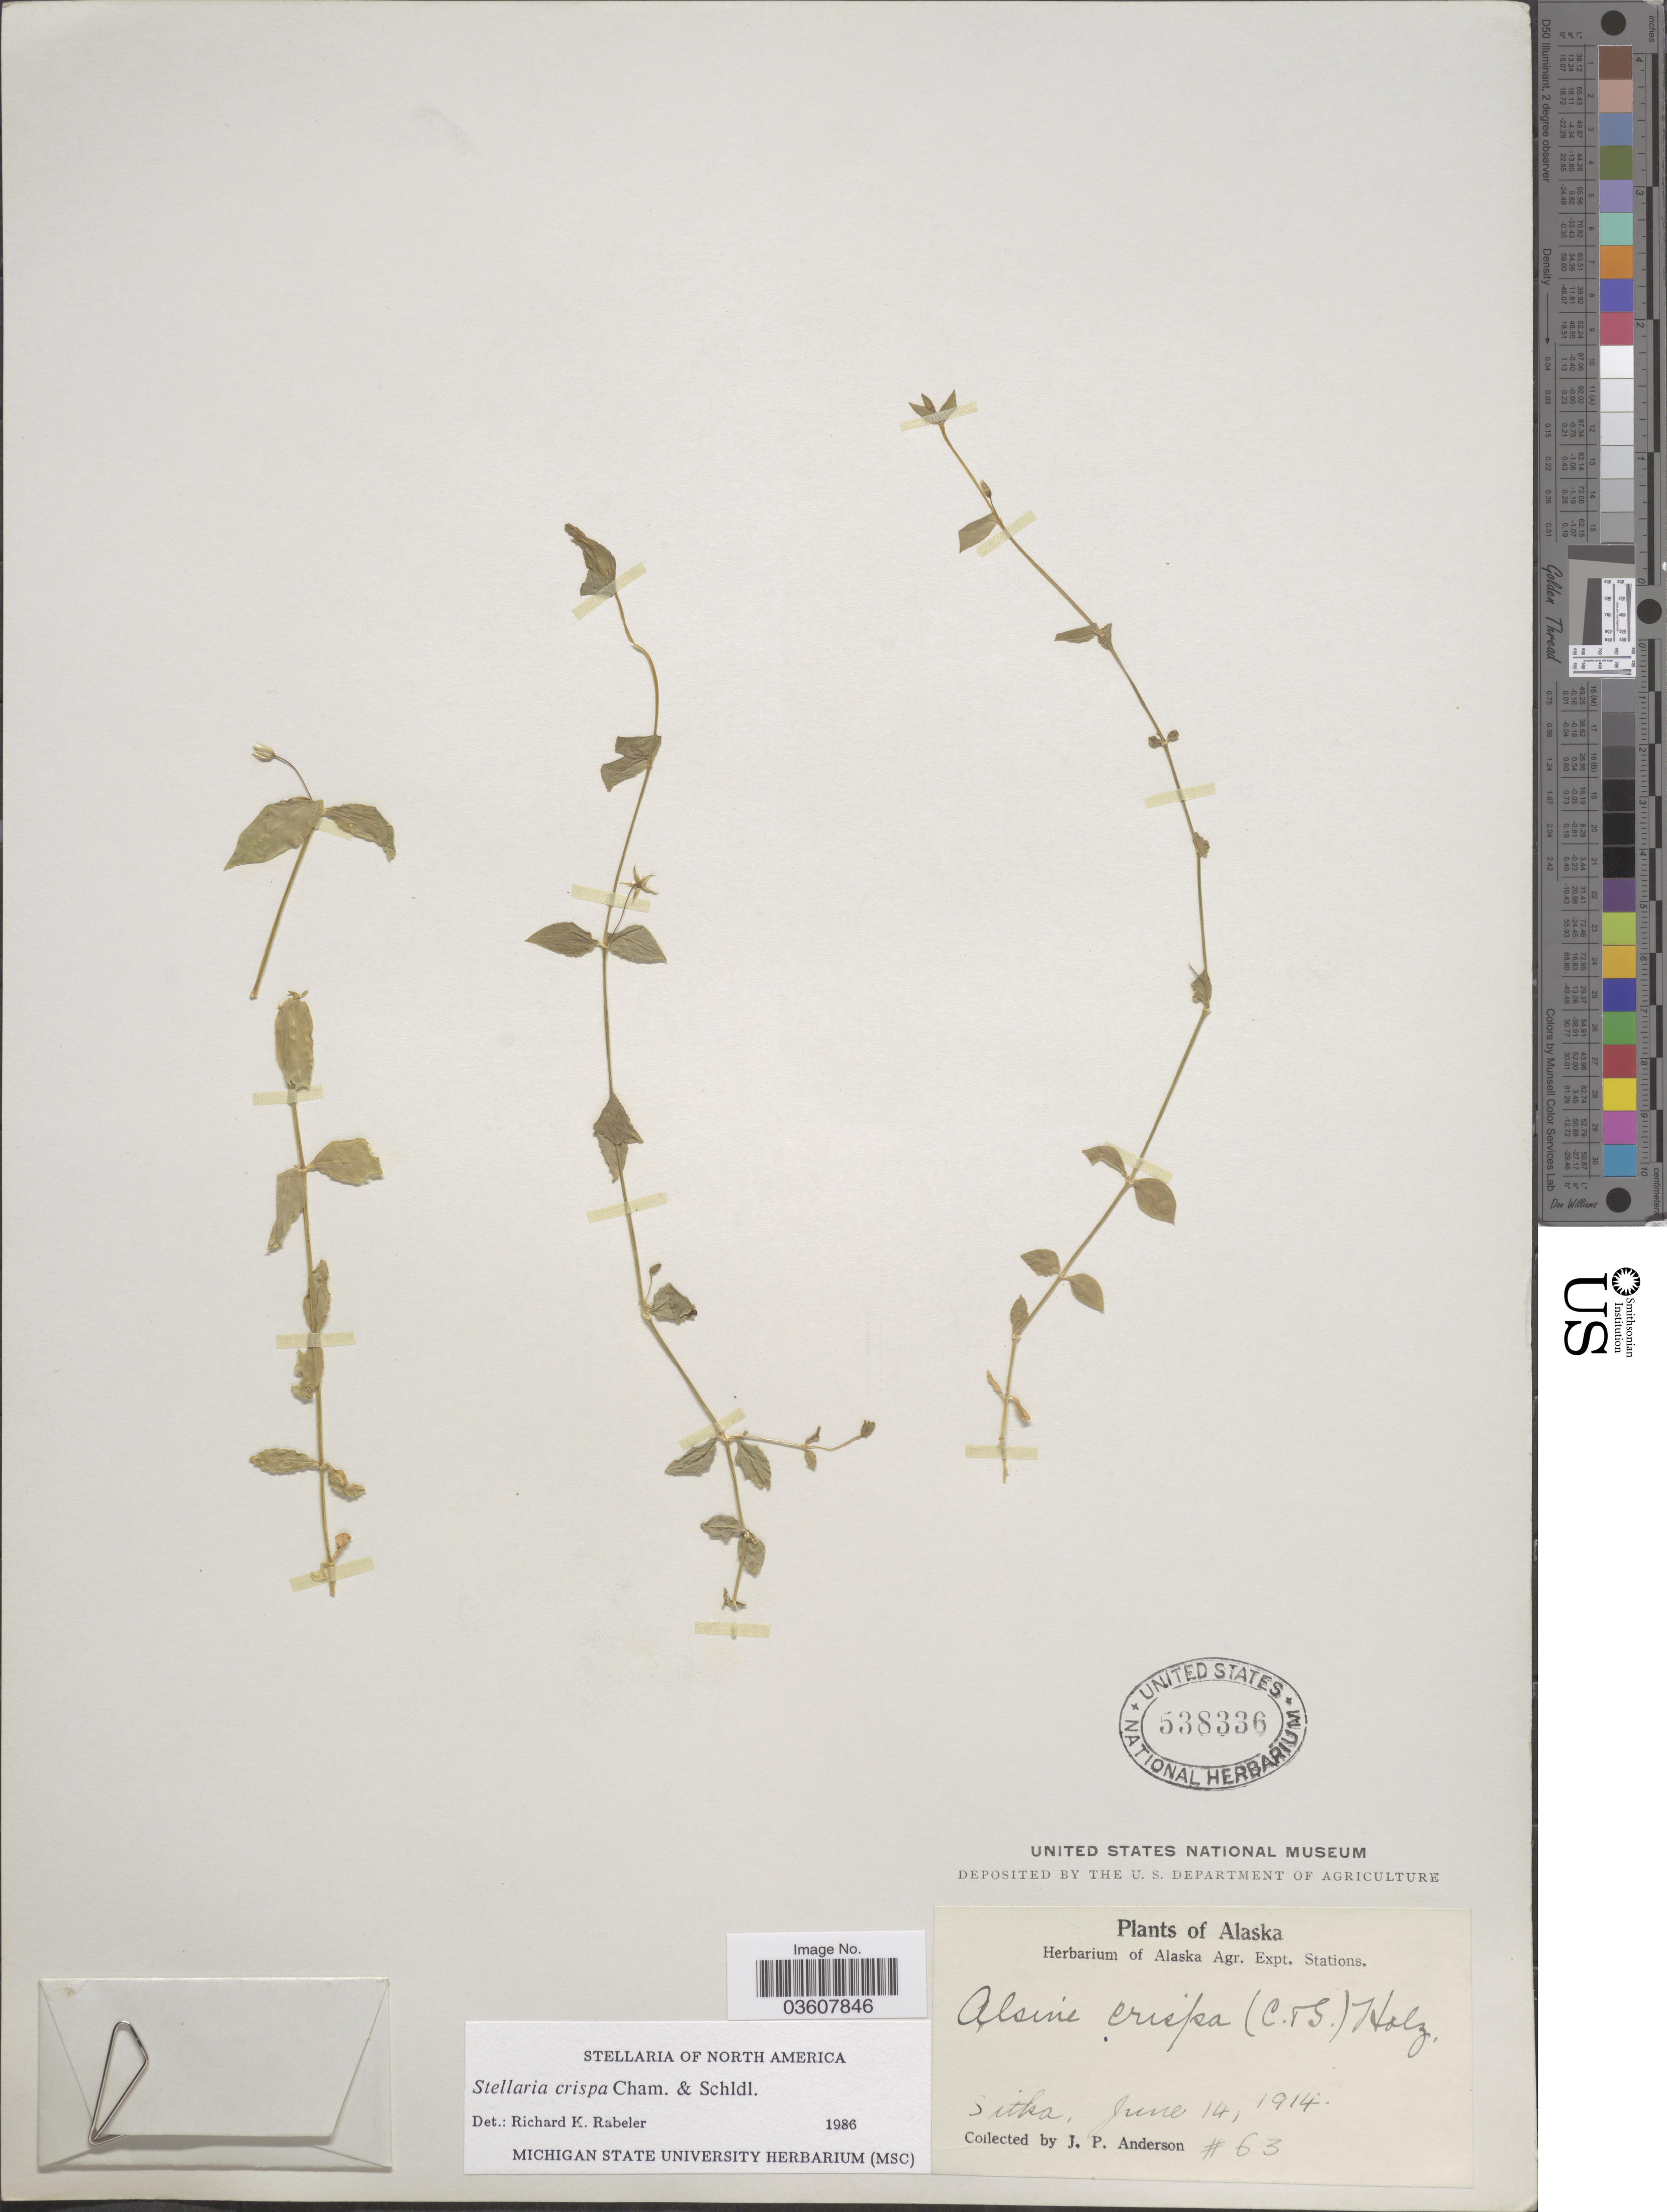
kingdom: Plantae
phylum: Tracheophyta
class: Magnoliopsida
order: Caryophyllales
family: Caryophyllaceae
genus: Stellaria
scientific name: Stellaria crispa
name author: Cham. & Schltdl.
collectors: J. P. Anderson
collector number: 63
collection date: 1914-06-14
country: United States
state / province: Alaska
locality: Sitka.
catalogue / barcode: US 538336